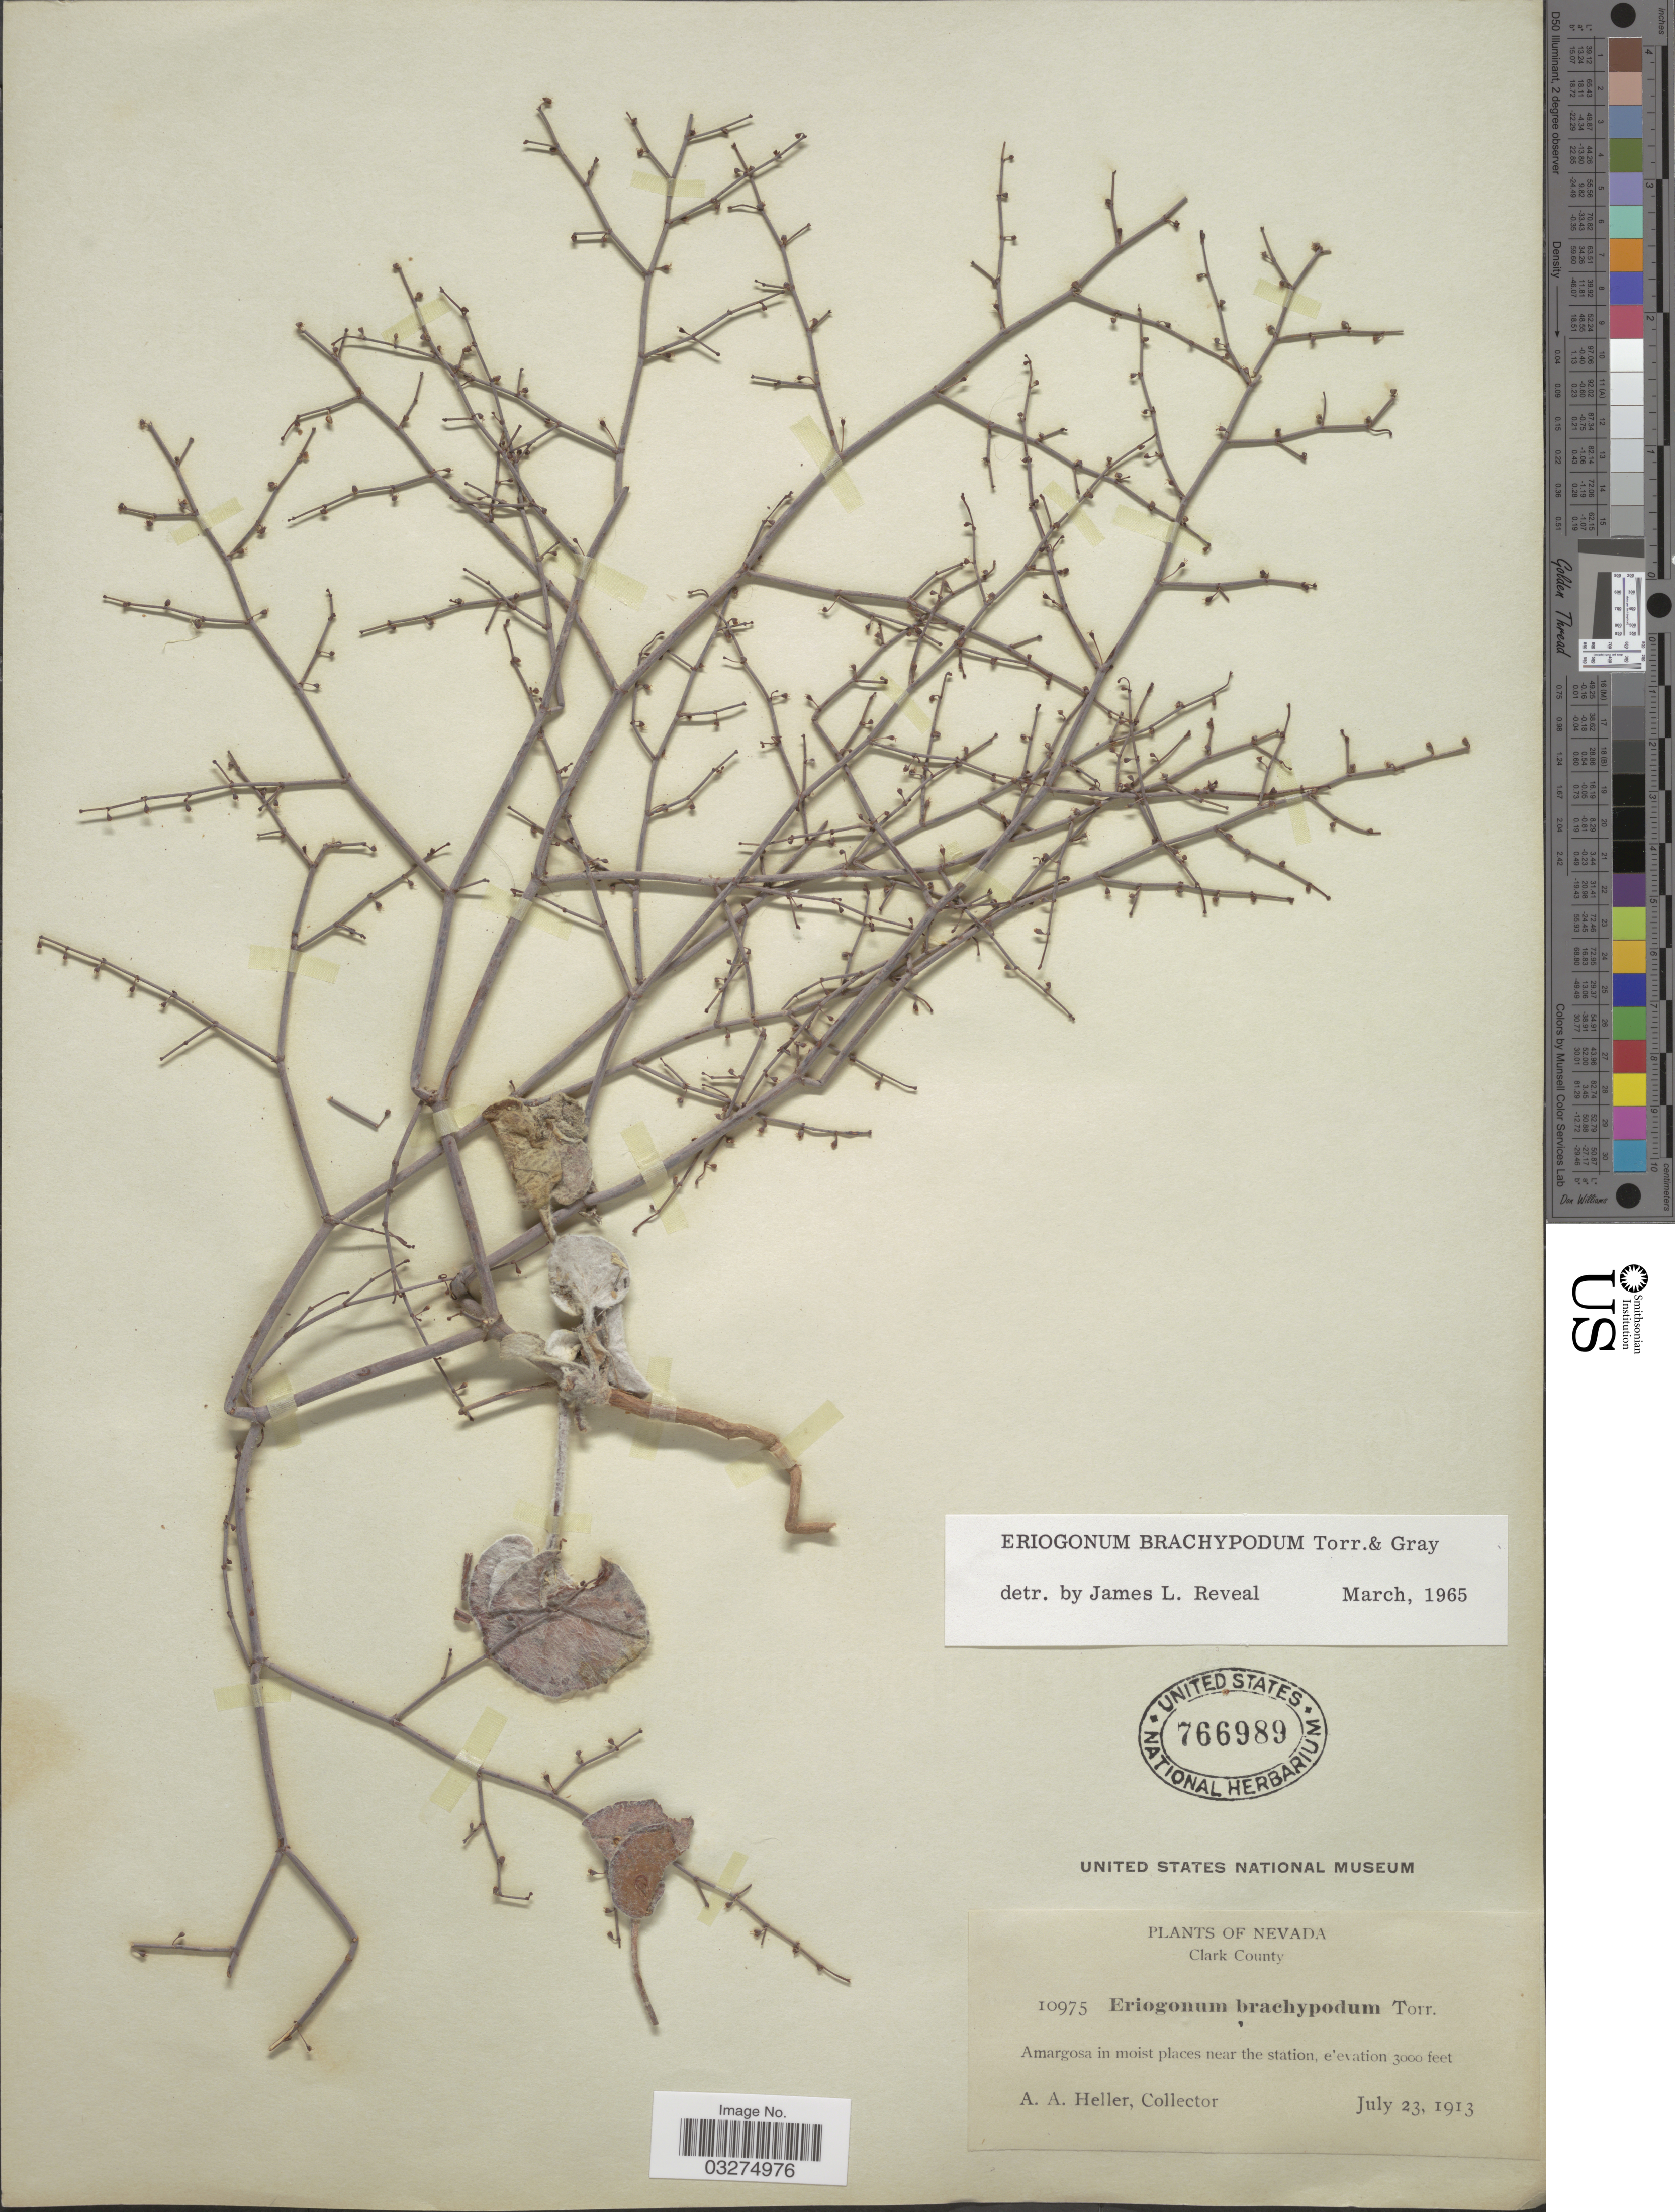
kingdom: Plantae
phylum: Tracheophyta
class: Magnoliopsida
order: Caryophyllales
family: Polygonaceae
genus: Eriogonum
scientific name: Eriogonum brachypodum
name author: Torr. & A. Gray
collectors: A. A. Heller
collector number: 10975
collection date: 1913-07-23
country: United States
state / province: Nevada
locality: Clark County. Amargosa in moist places near the station.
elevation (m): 914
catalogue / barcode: US 766989